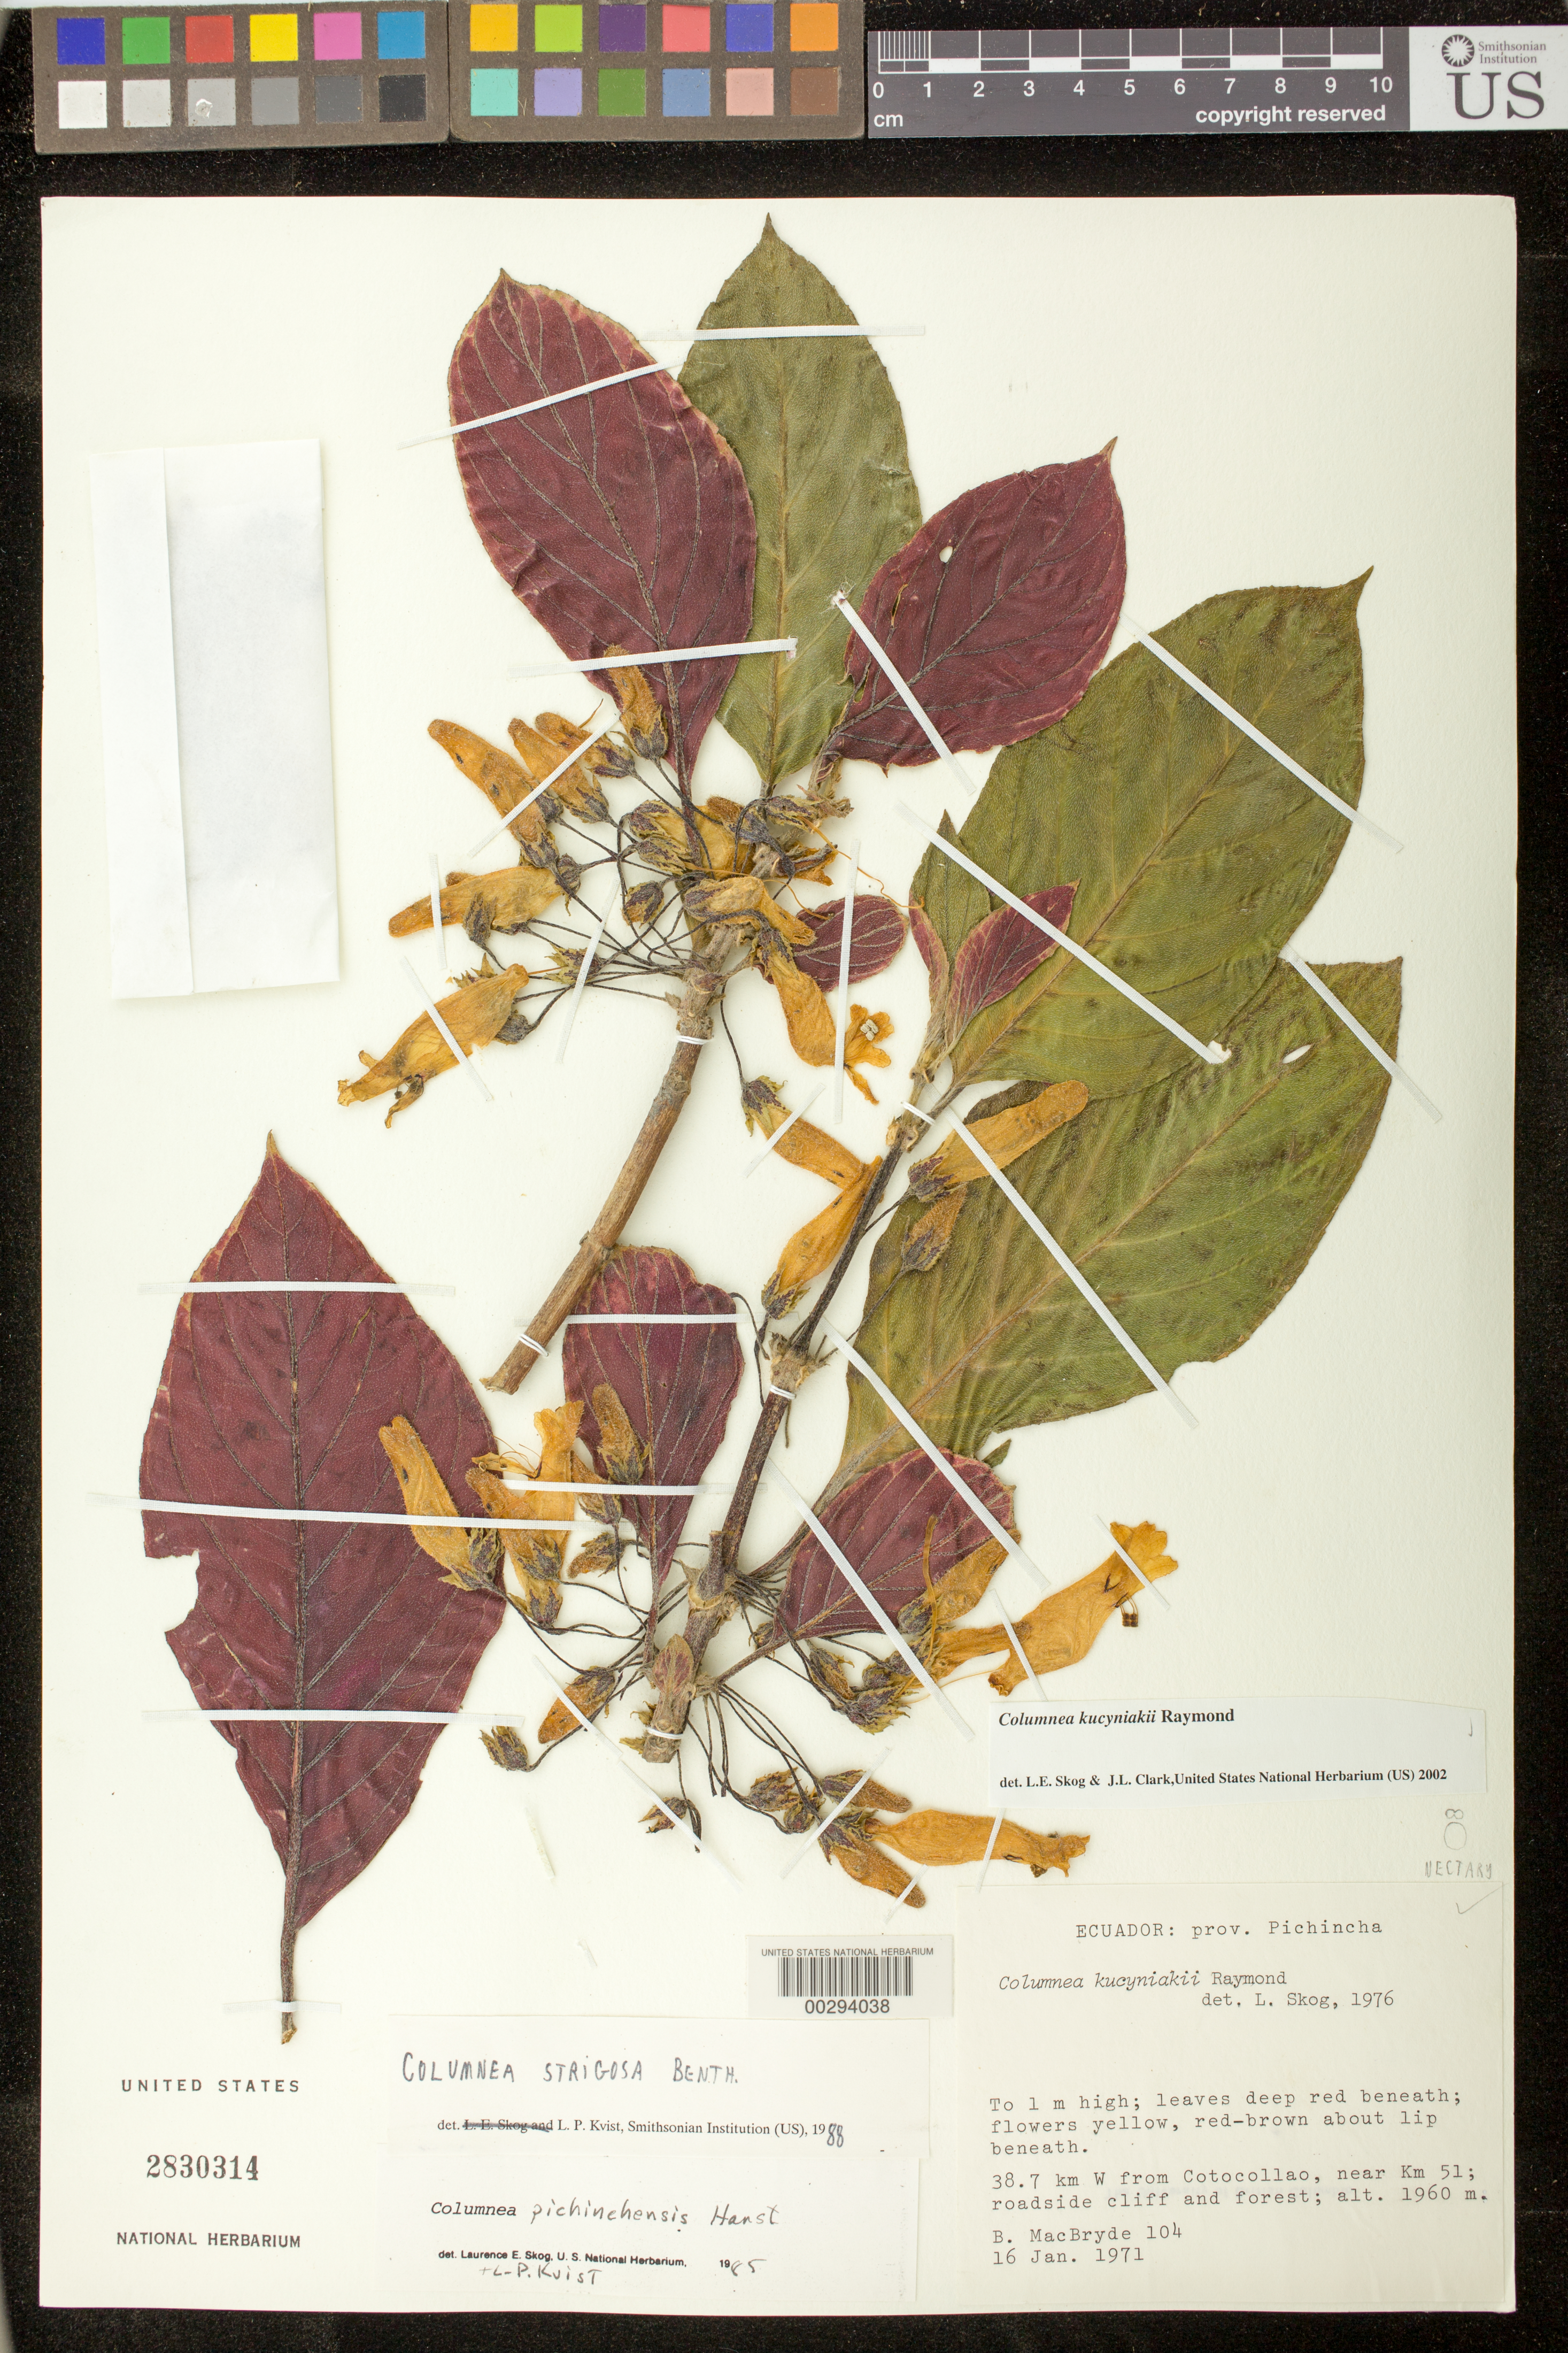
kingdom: Plantae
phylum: Tracheophyta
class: Magnoliopsida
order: Lamiales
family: Gesneriaceae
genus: Columnea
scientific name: Columnea kucyniakii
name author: Raymond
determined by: Clark, J. L.; Skog, Laurence E.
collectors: B. MacBryde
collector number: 104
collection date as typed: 16 Jan 1971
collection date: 1971-01-16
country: Ecuador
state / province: Pichincha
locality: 38.7 km W from Cotocollao, near km 51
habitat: Roadside cliff and forest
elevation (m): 1960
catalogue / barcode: US 2830314